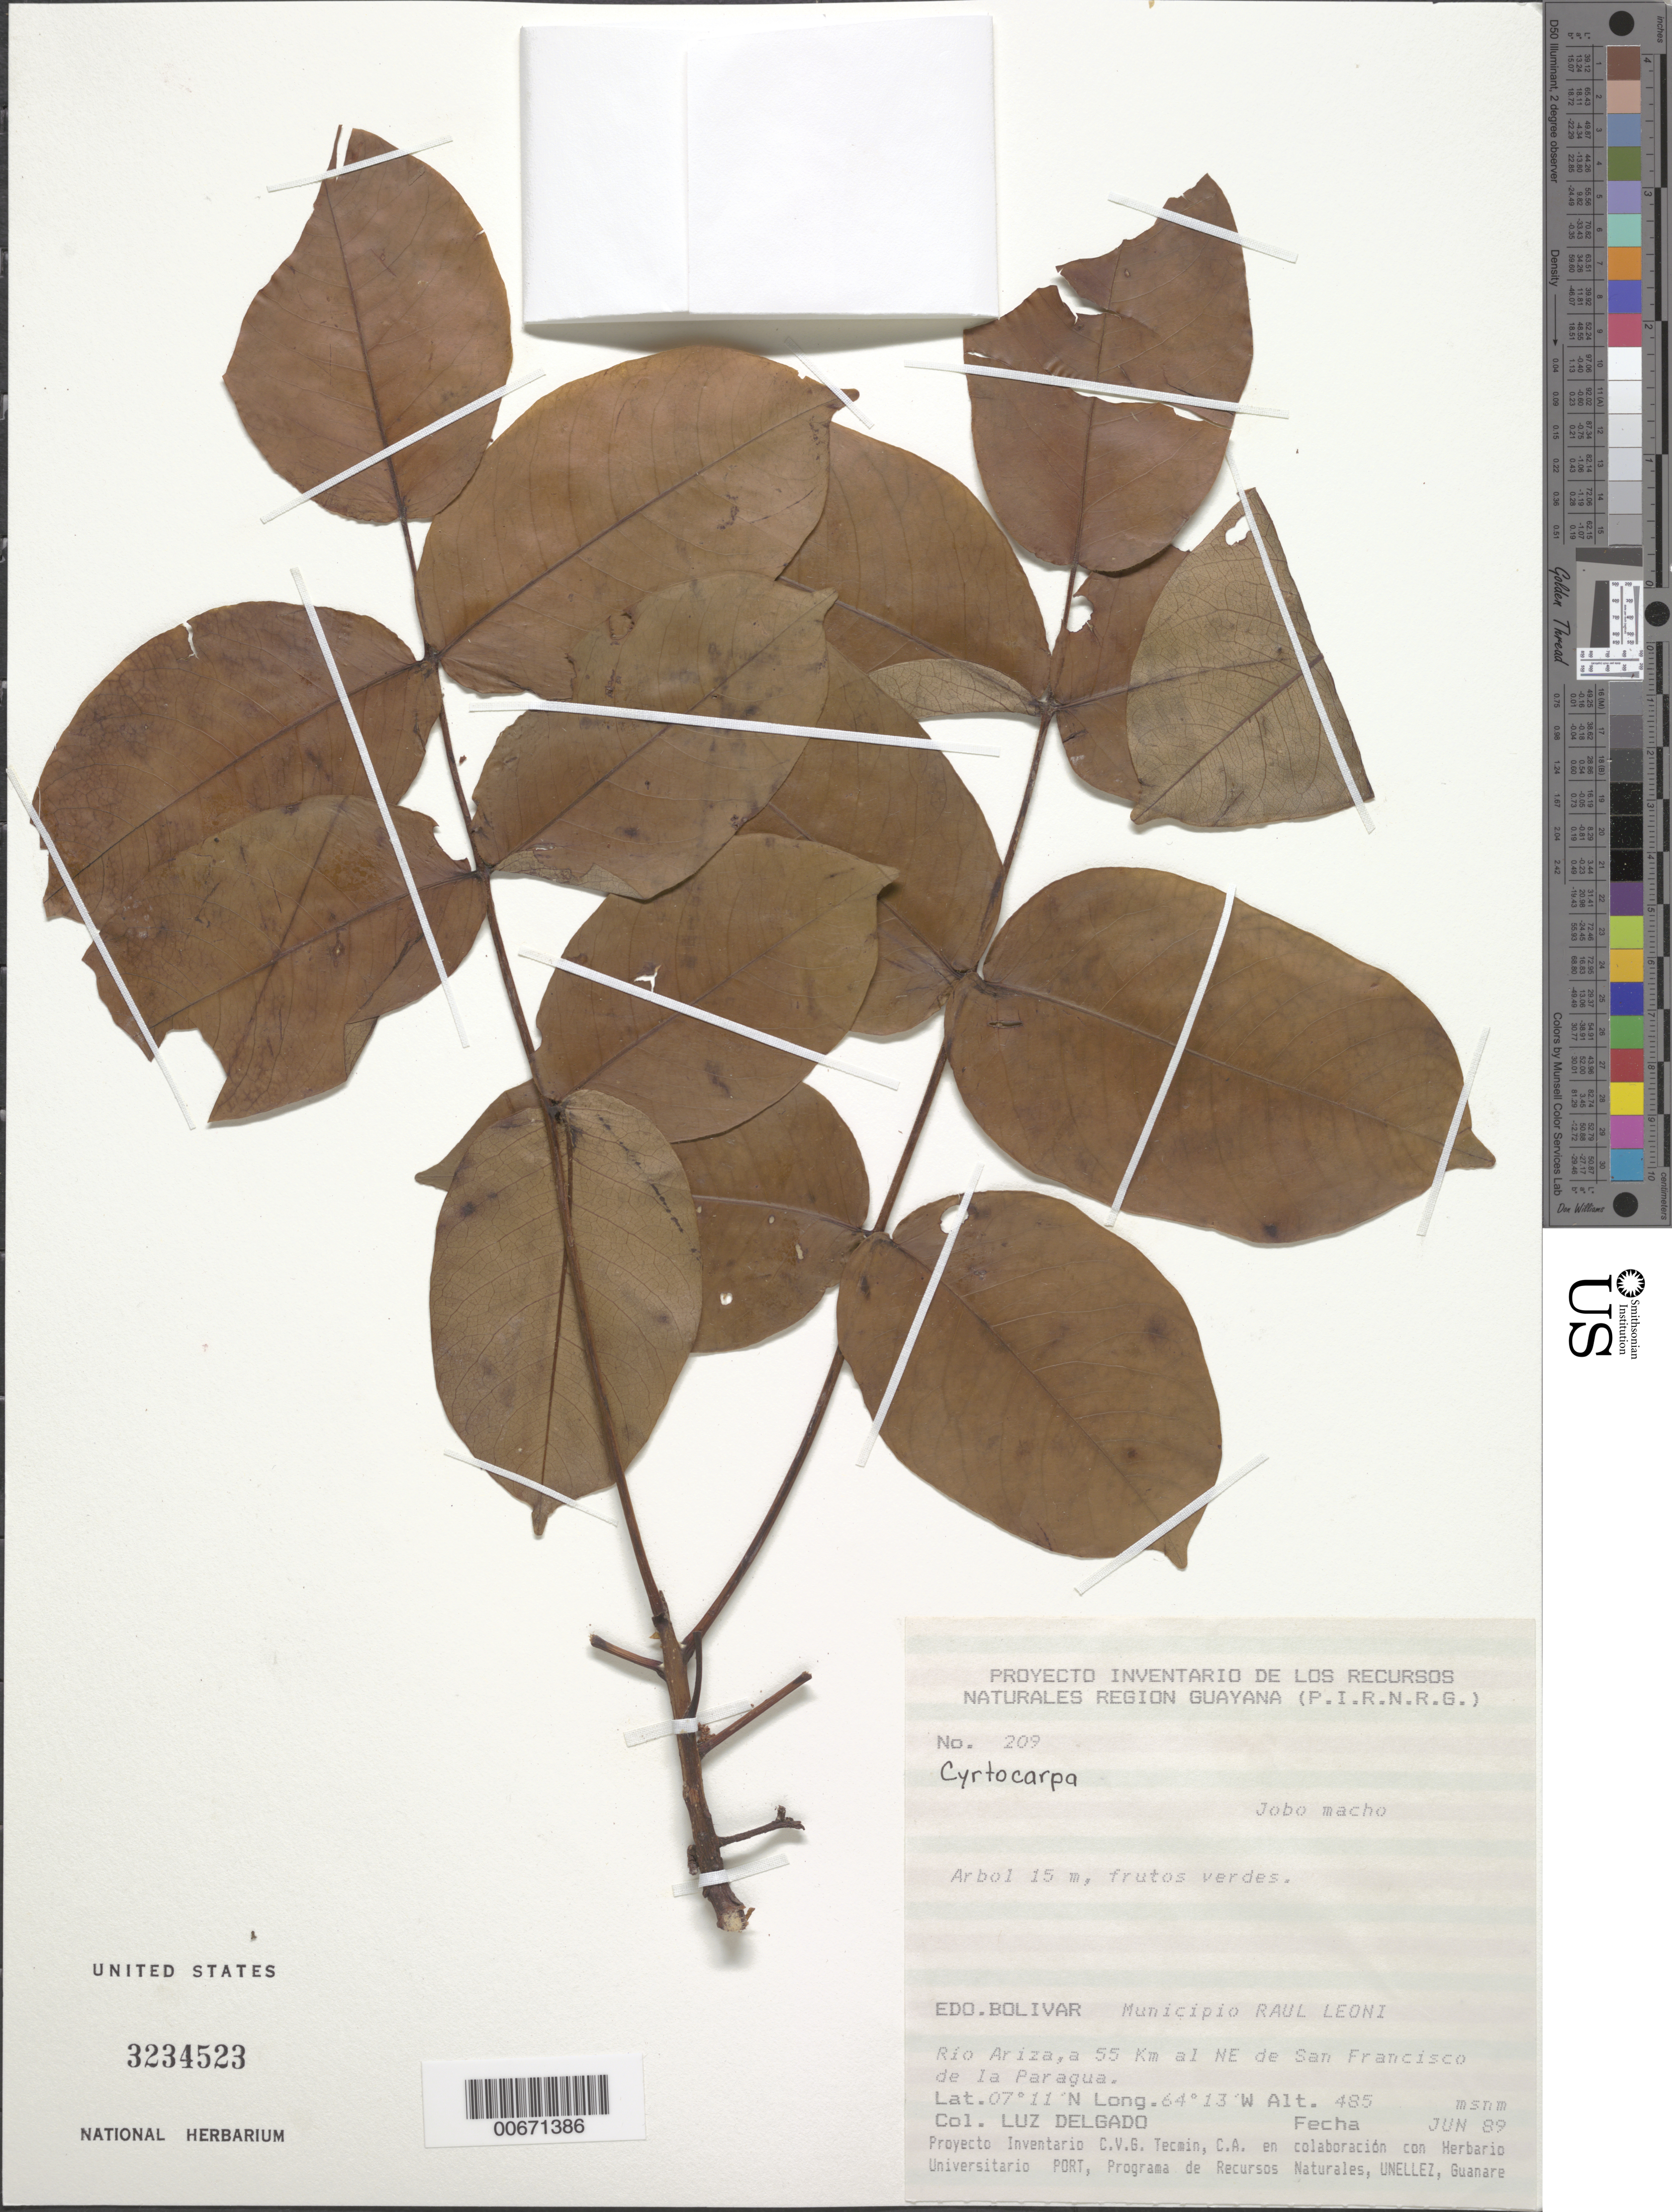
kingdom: Plantae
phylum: Tracheophyta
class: Magnoliopsida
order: Sapindales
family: Anacardiaceae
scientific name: Uniostium velutinifolium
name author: (R.S. Cowan) J.D. Mitch. & Daly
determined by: Mitchell, John D.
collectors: L. Delgado V.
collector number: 209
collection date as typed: Jun-89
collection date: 1989-06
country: Venezuela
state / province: Bolívar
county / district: Angostura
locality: Mun. Raúl Leoni [=Angostura], Río Ariza, 55 km NE of San Francisco de la Paragua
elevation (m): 485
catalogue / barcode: US 3234523